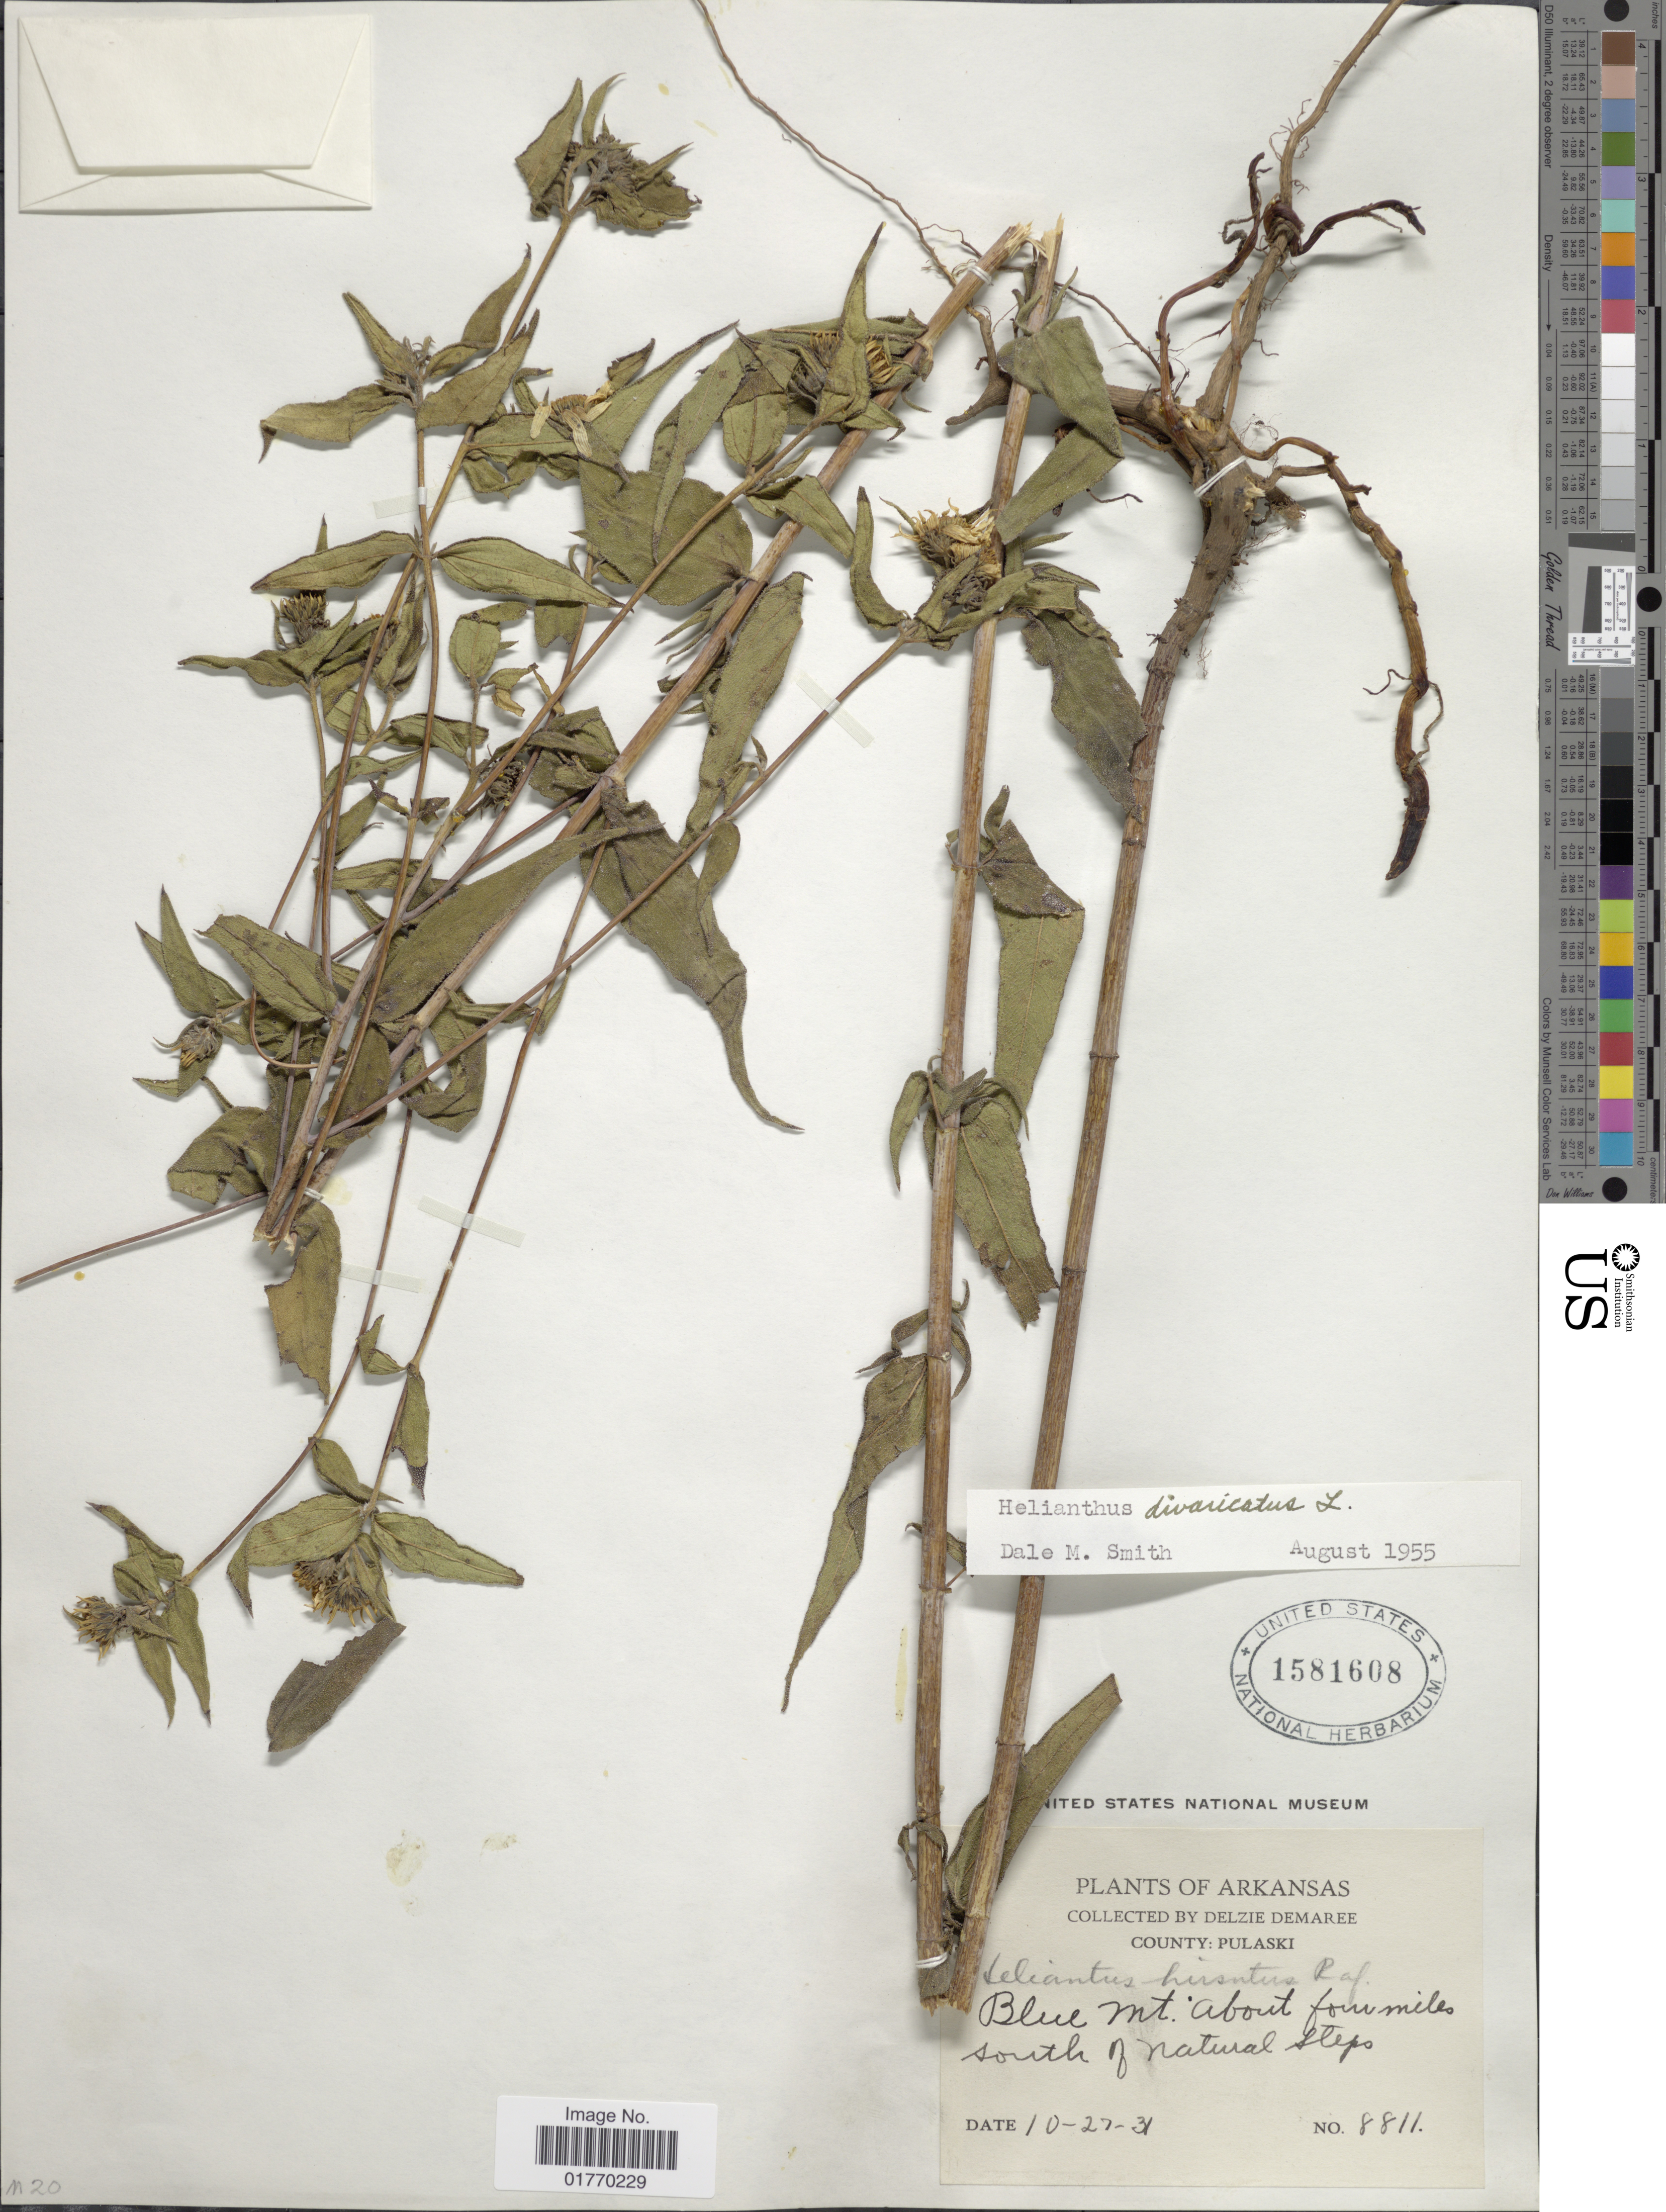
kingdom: Plantae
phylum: Tracheophyta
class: Magnoliopsida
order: Asterales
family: Asteraceae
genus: Helianthus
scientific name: Helianthus divaricatus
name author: L.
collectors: D. Demaree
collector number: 8811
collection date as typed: Transcribed d/m/y: 27/10/31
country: United States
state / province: Arkansas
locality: County: Pulaski, Blue Mt. about four miles south of Natural steps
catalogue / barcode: US 1581608